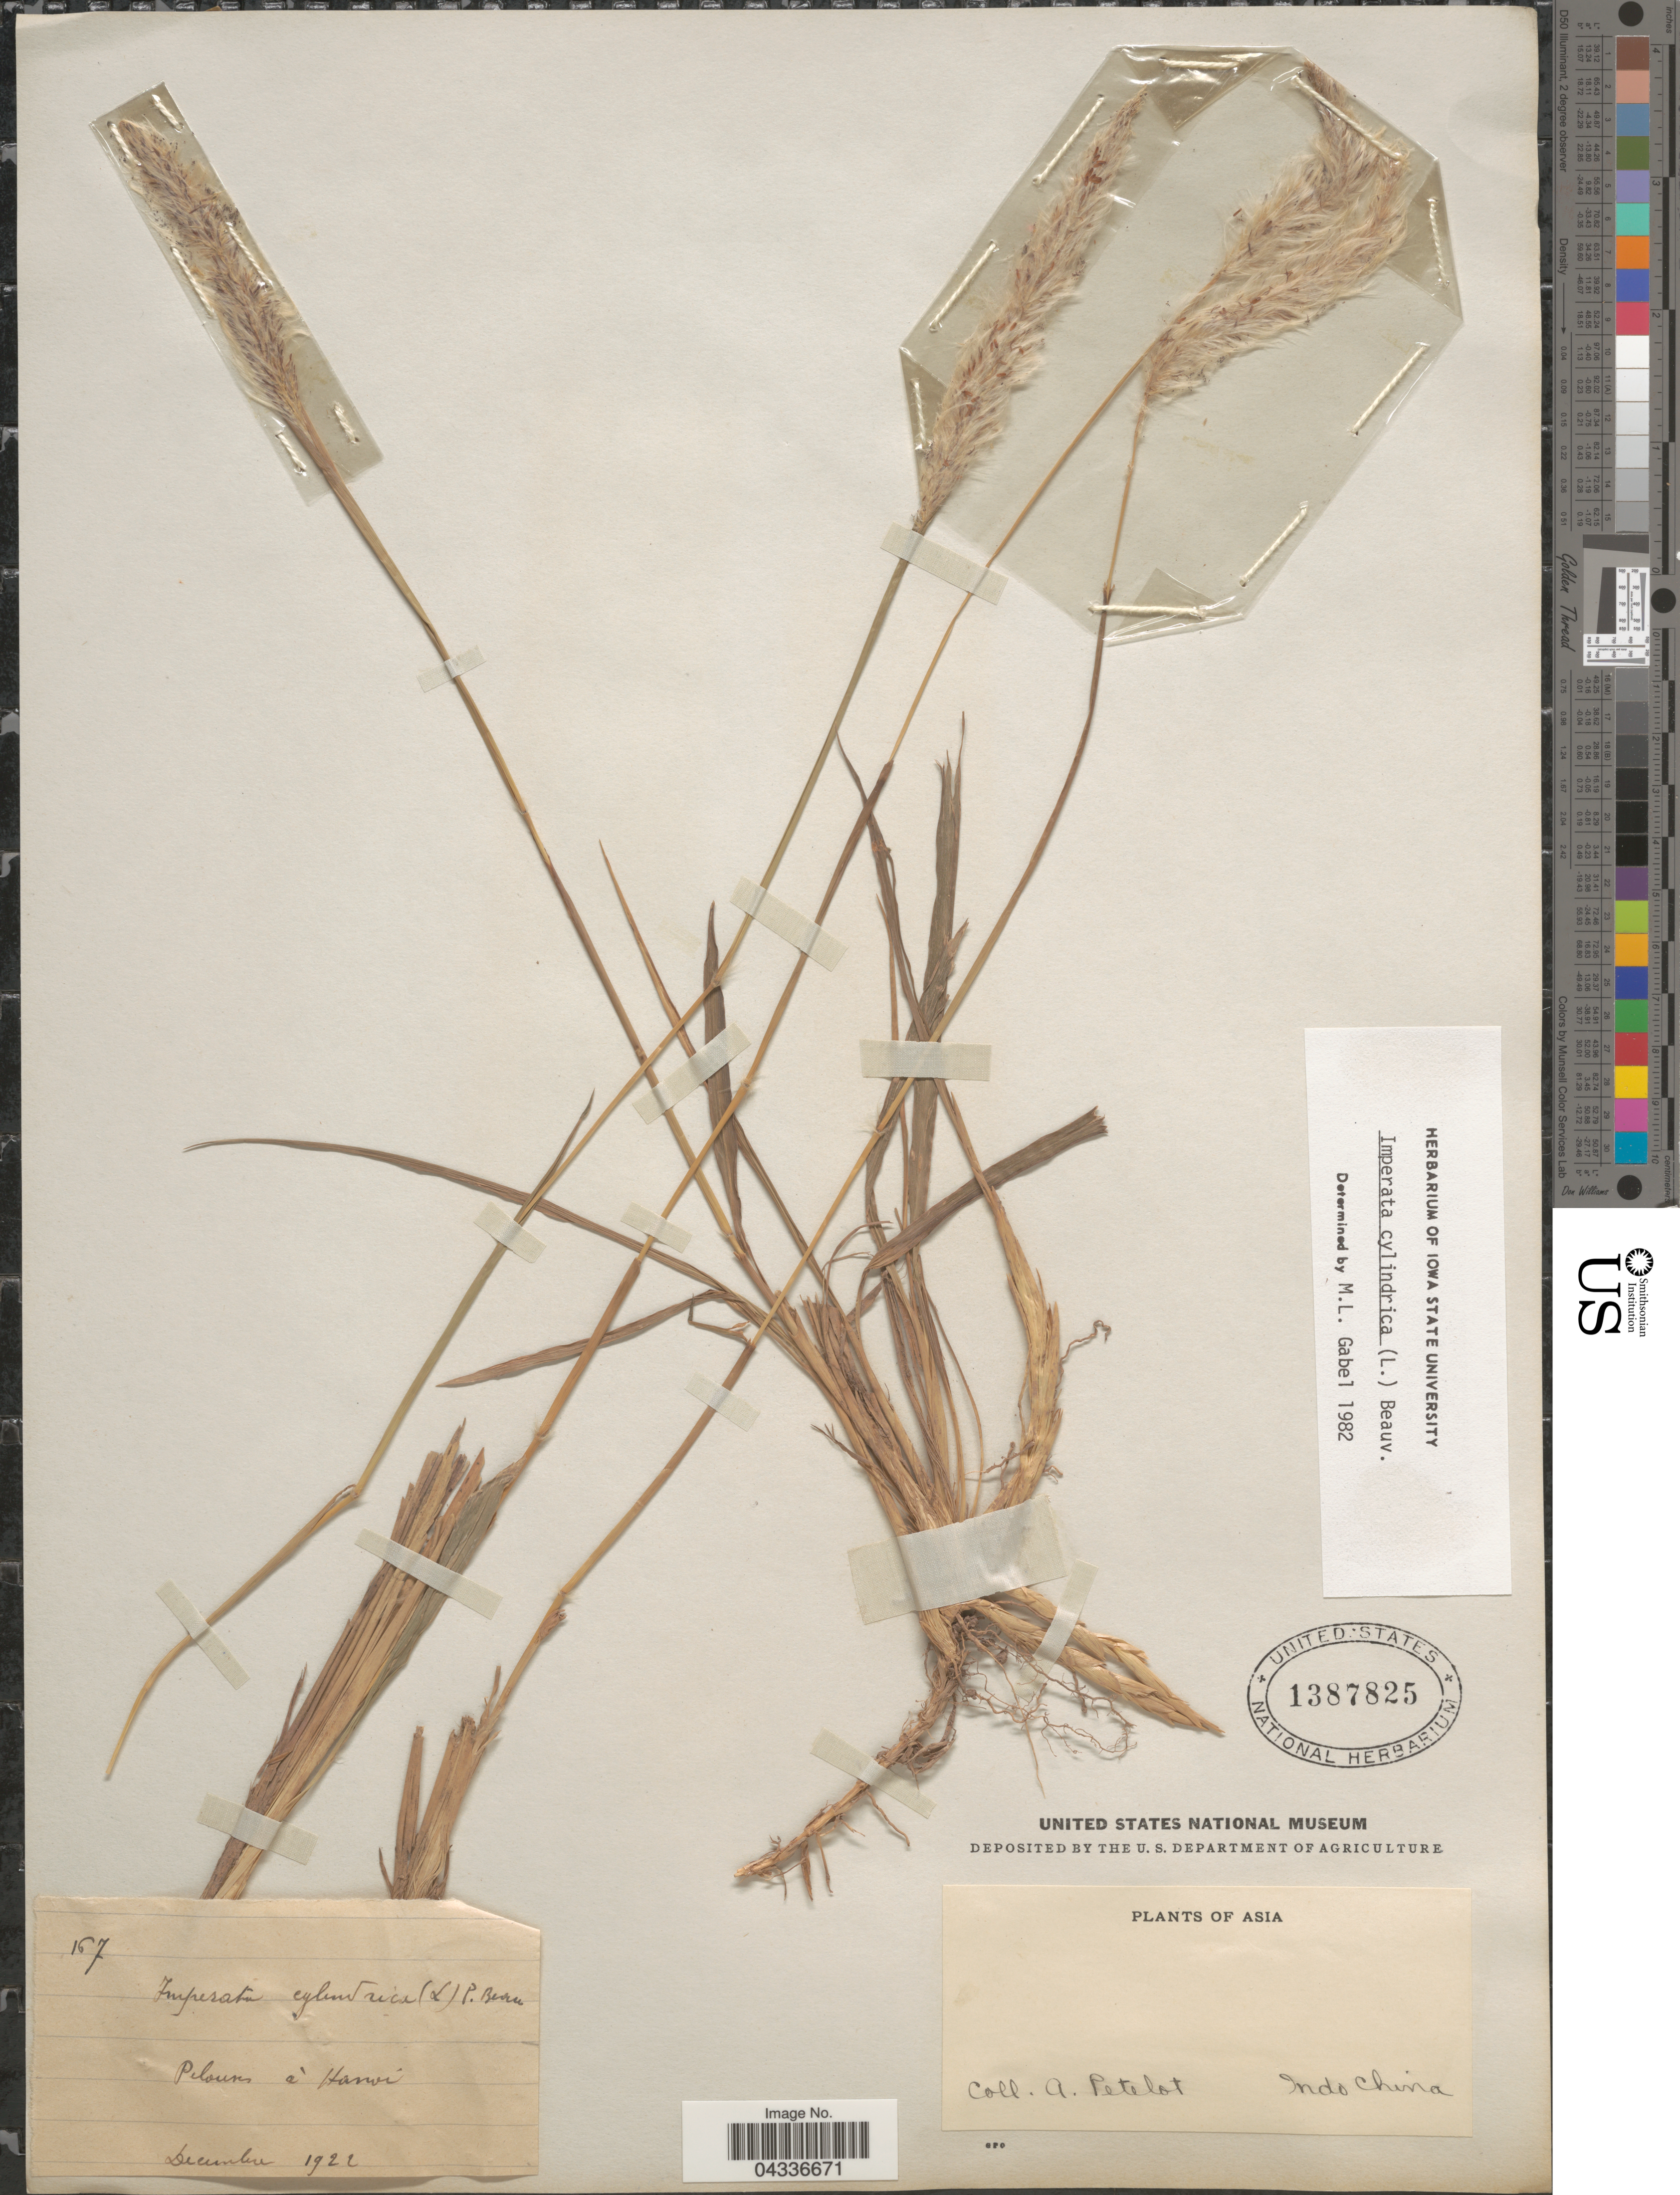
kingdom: Plantae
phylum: Tracheophyta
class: Liliopsida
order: Poales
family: Poaceae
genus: Imperata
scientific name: Imperata cylindrica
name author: (L.) P. Beauv.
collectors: A. Petelot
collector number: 167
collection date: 1922-12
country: Vietnam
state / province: Ha Noi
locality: Pelouses à Hanoi. Indo China.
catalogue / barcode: US 1387825